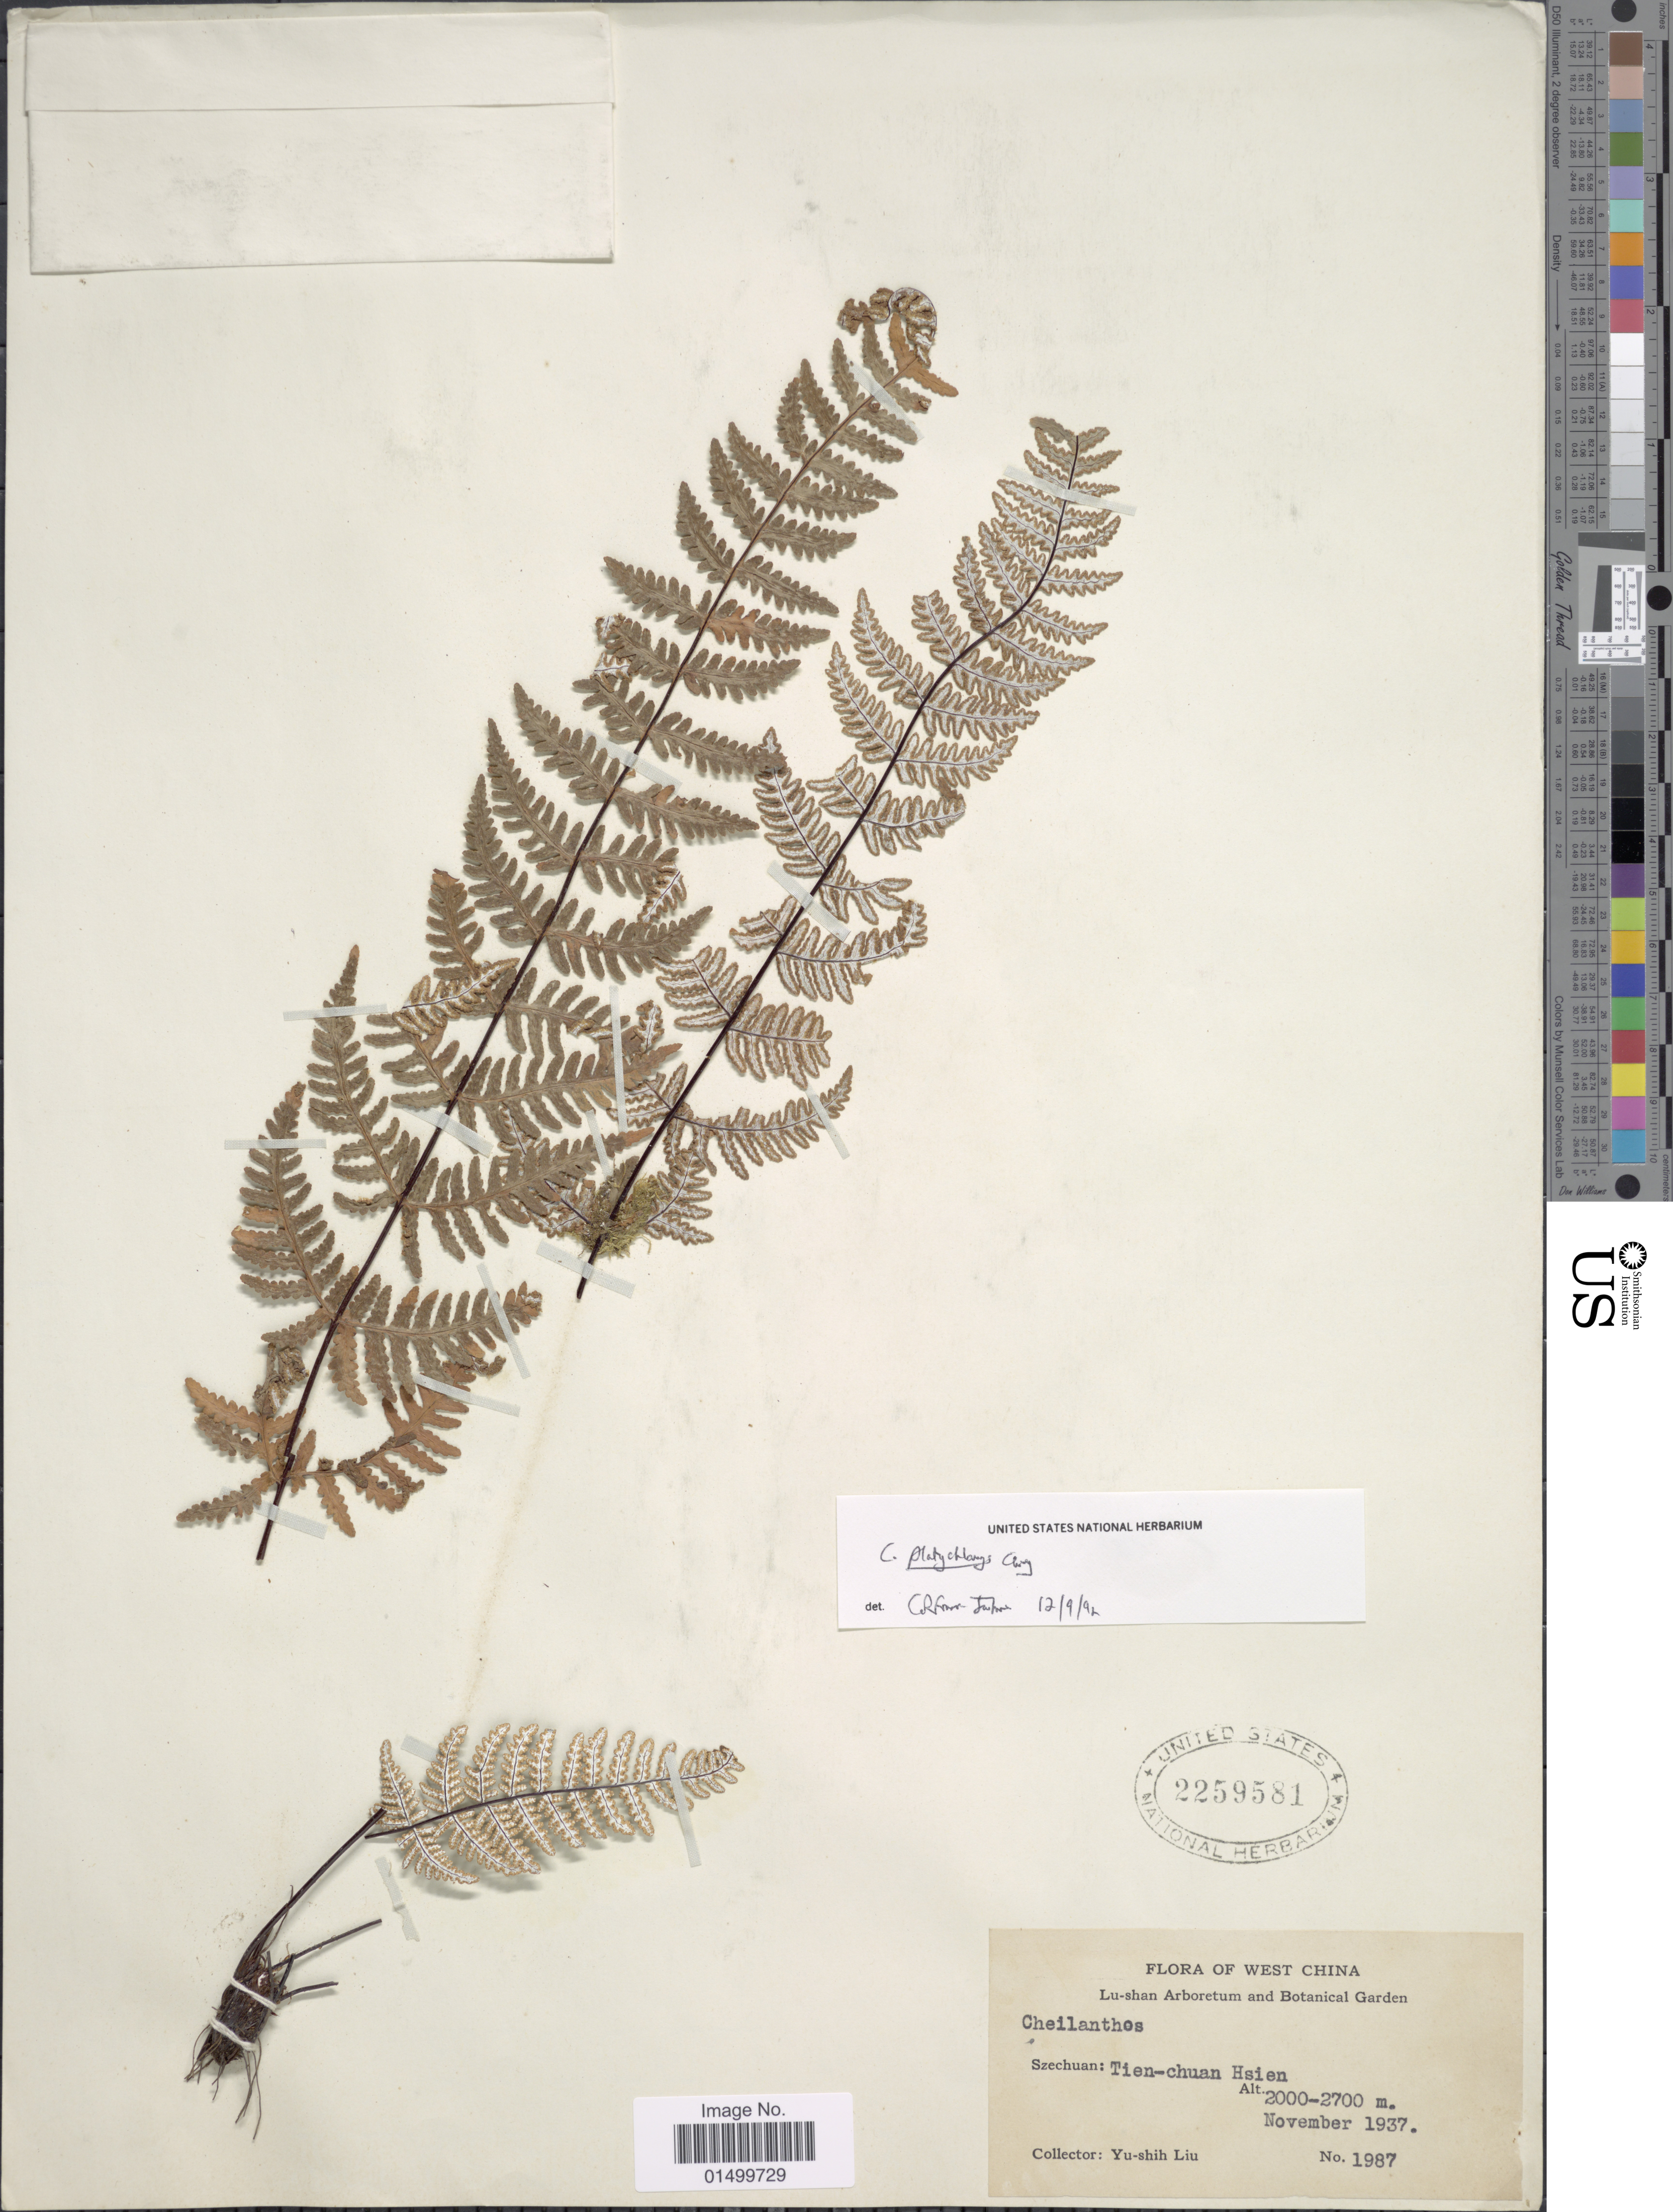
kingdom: Plantae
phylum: Tracheophyta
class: Polypodiopsida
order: Polypodiales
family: Pteridaceae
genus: Cheilanthes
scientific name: Cheilanthes sp.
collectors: Y.-S. Liu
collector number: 1987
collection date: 1937-11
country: China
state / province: Sichuan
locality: West China, Szechuan: Tien-chuan Hsien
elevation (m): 2000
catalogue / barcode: US 229581